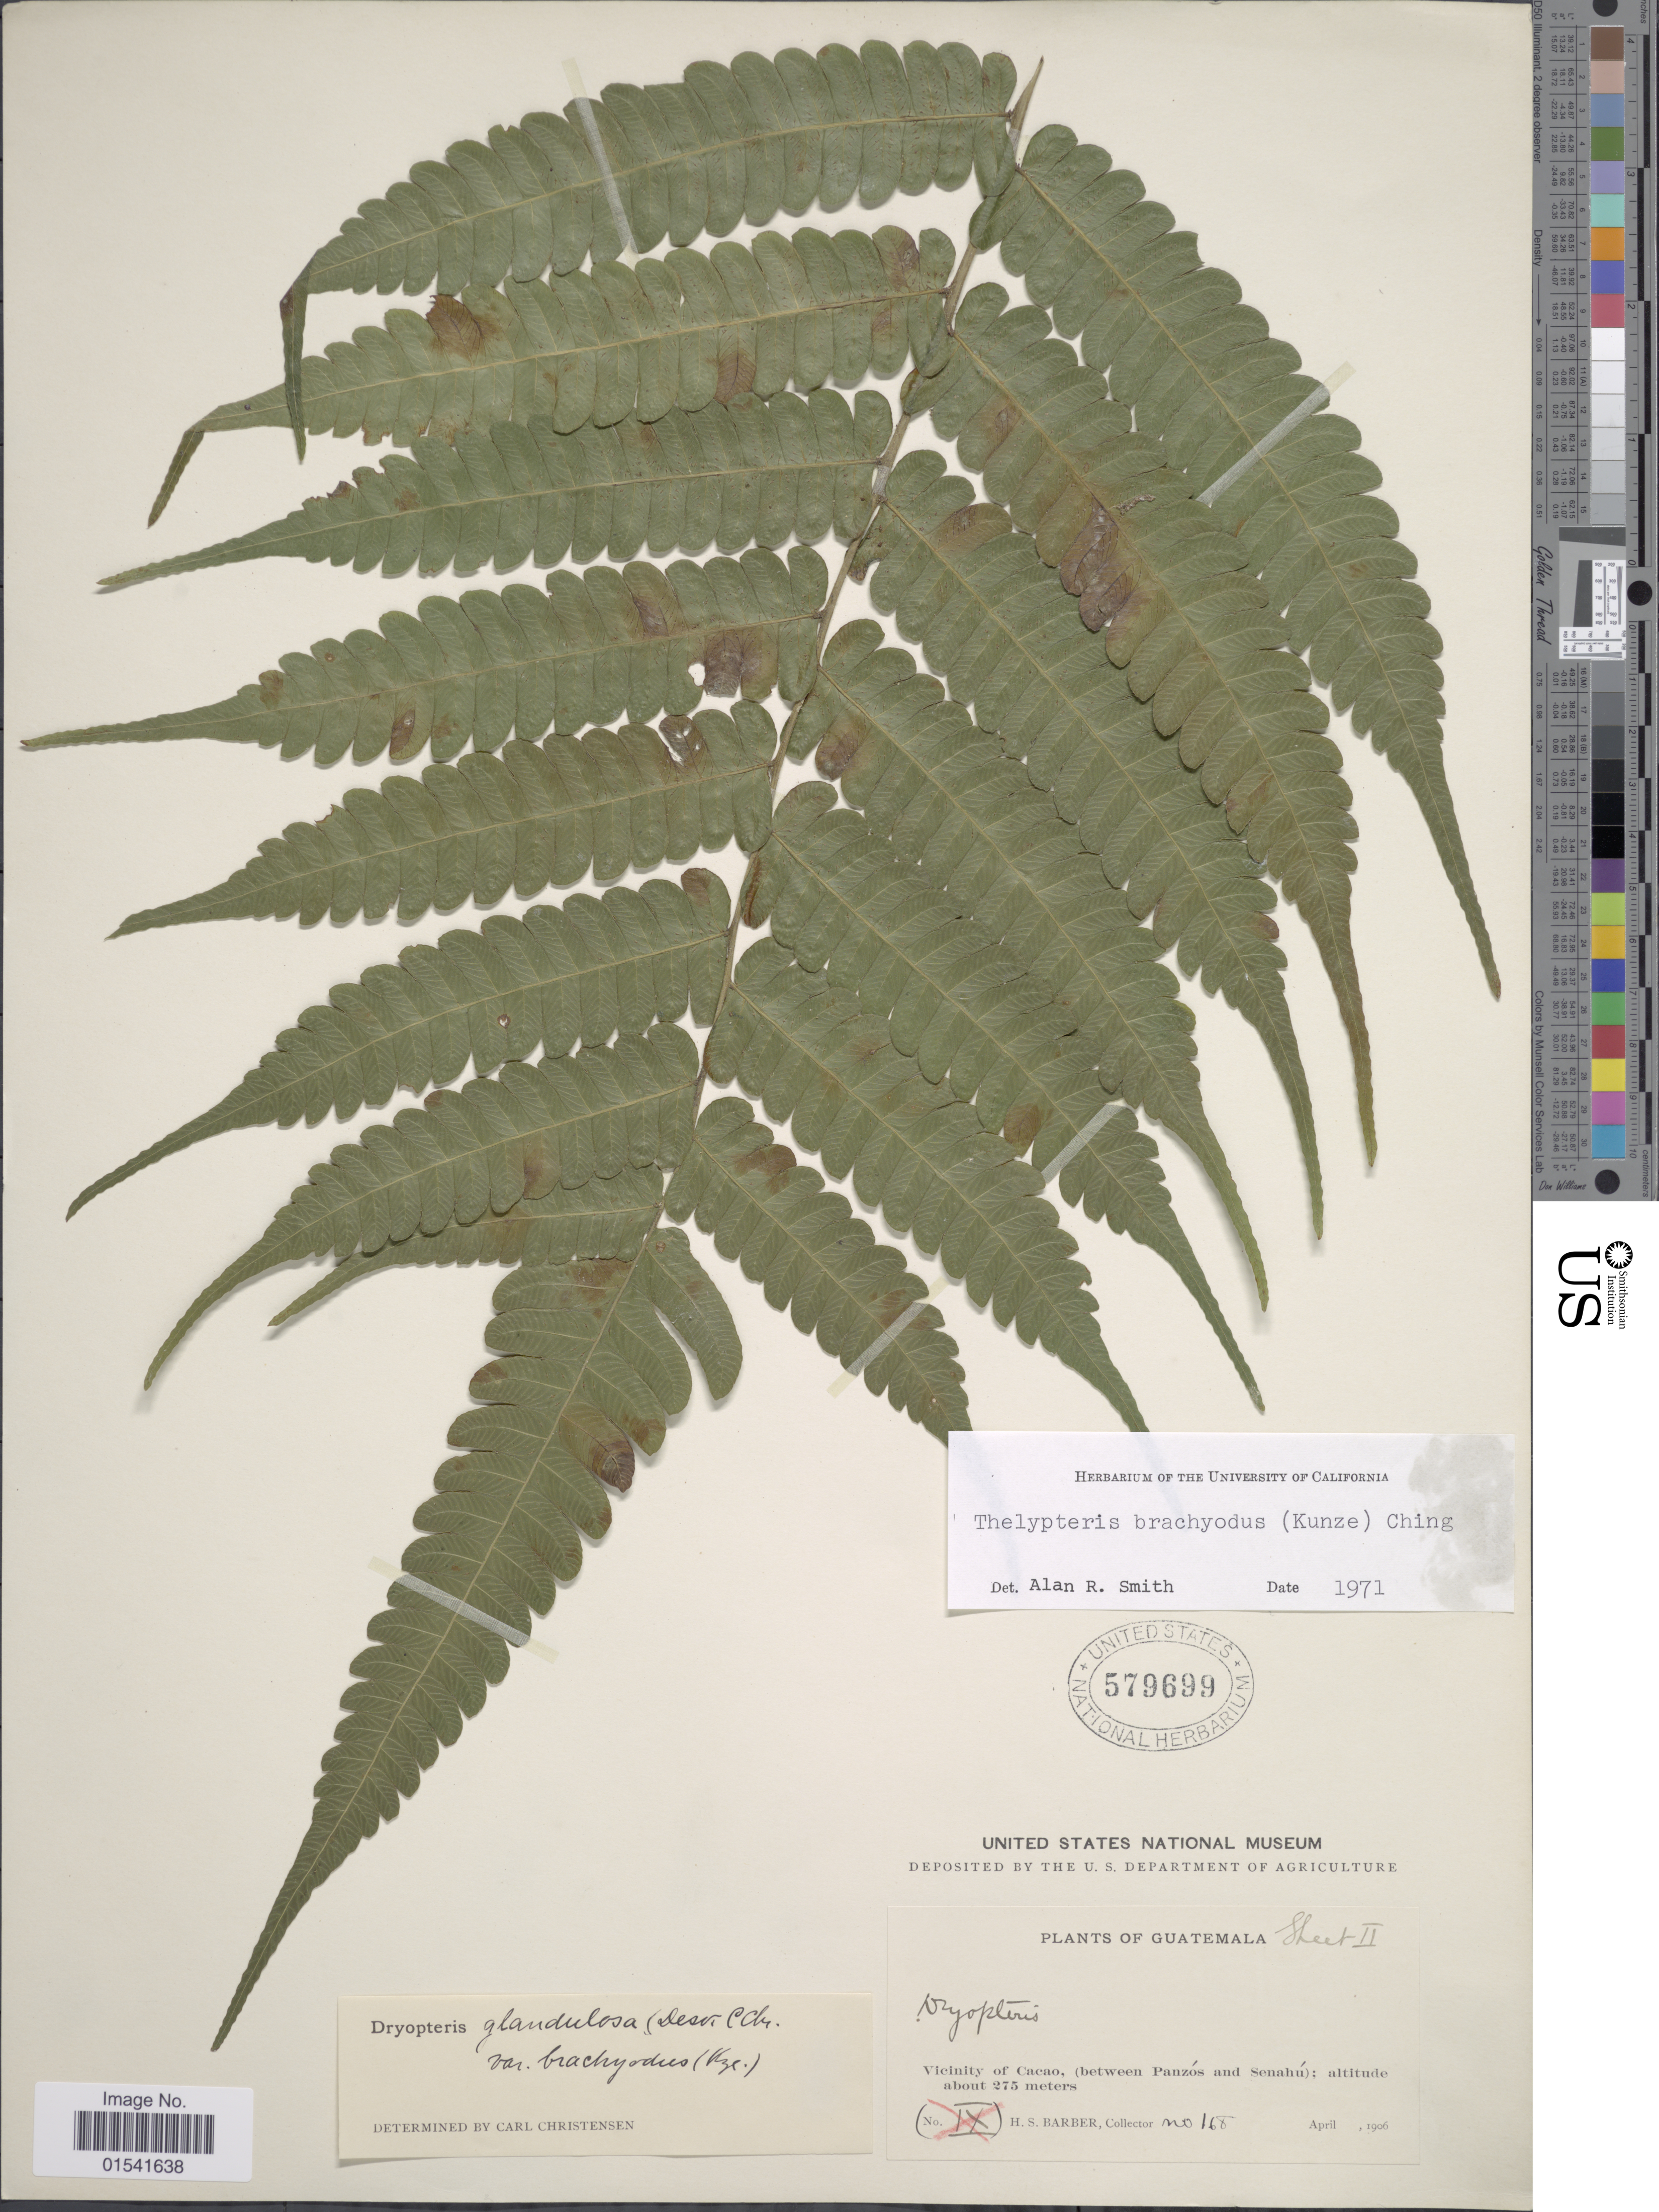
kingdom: Plantae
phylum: Tracheophyta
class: Polypodiopsida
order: Polypodiales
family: Thelypteridaceae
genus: Steiropteris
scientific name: Steiropteris glandulosa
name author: (Hook. f.) Pic. Serm.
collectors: H. Barber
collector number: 168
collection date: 1906-04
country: Guatemala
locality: Vicinity of Cacao, (between Panzós and Senahú)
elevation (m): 275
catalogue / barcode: US 579699